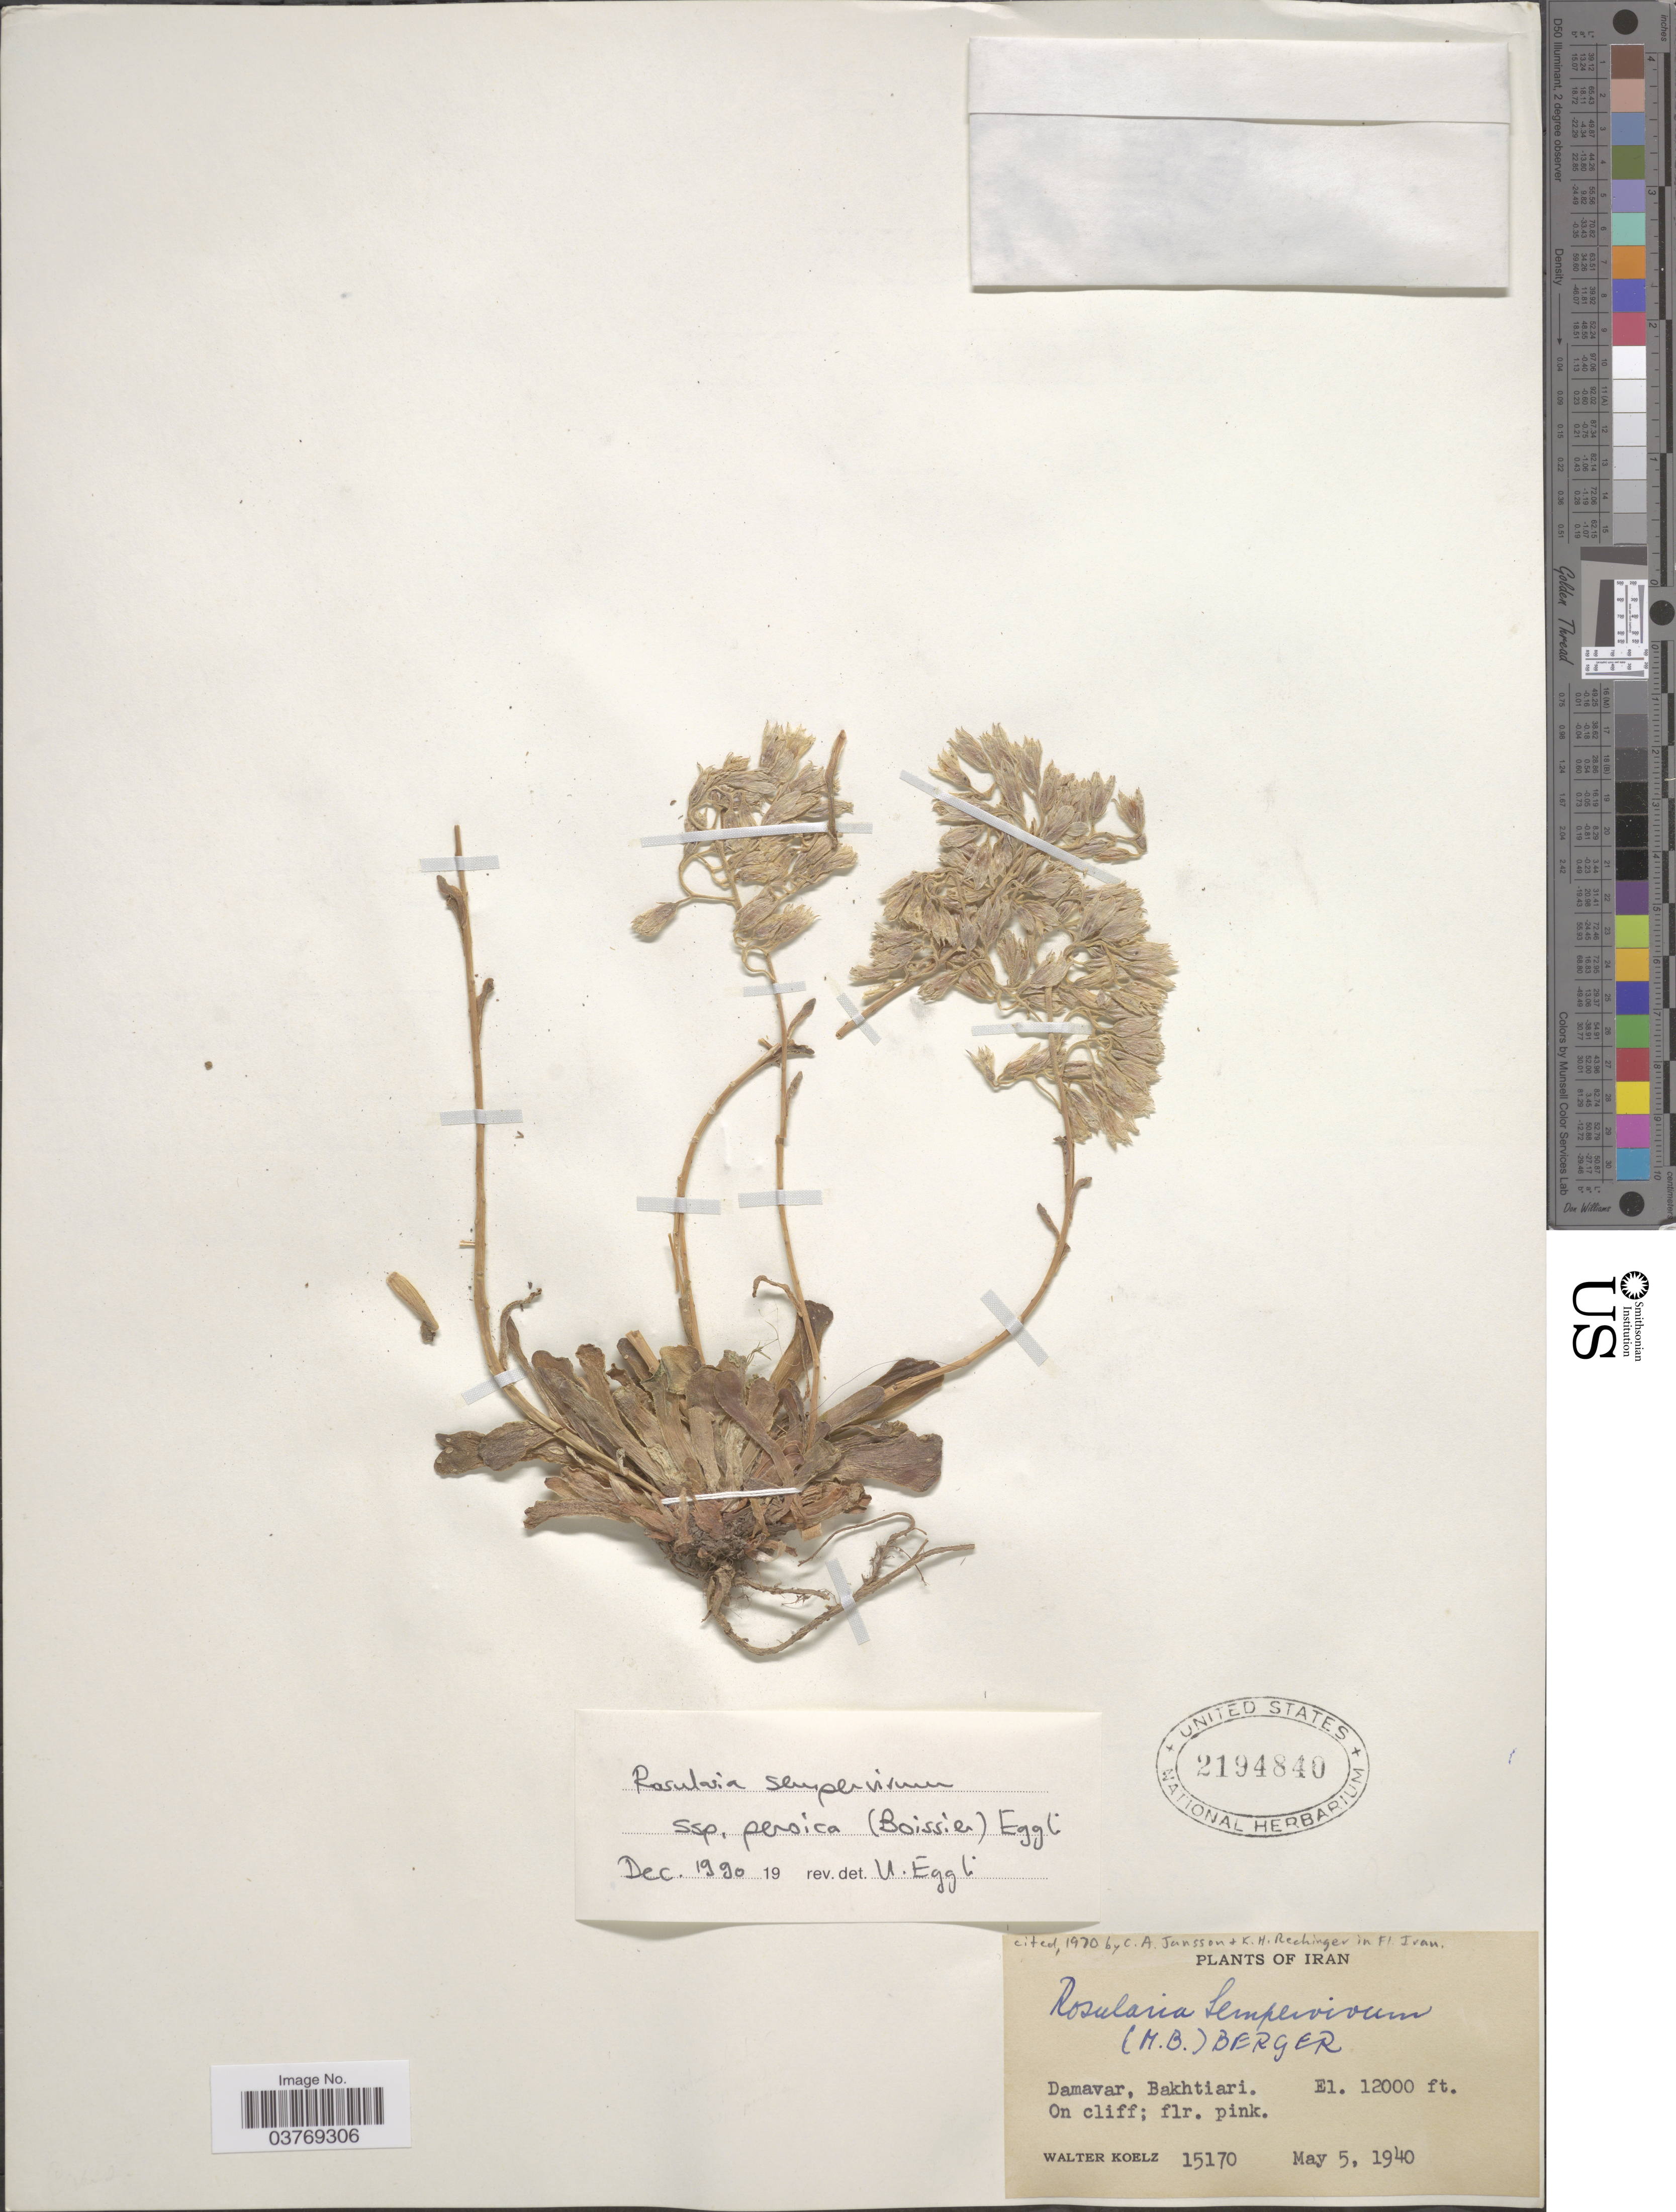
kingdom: Plantae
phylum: Tracheophyta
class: Magnoliopsida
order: Saxifragales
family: Crassulaceae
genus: Rosularia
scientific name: Rosularia sempervivum subsp. persica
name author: (Boiss.) Eggli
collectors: W. N. Koelz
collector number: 15170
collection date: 1940-05-05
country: Iran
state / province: Chahar Mahaal and Bakhtiari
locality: Damavar, Bakhtiari. On cliff.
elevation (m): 3658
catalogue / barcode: US 2194840